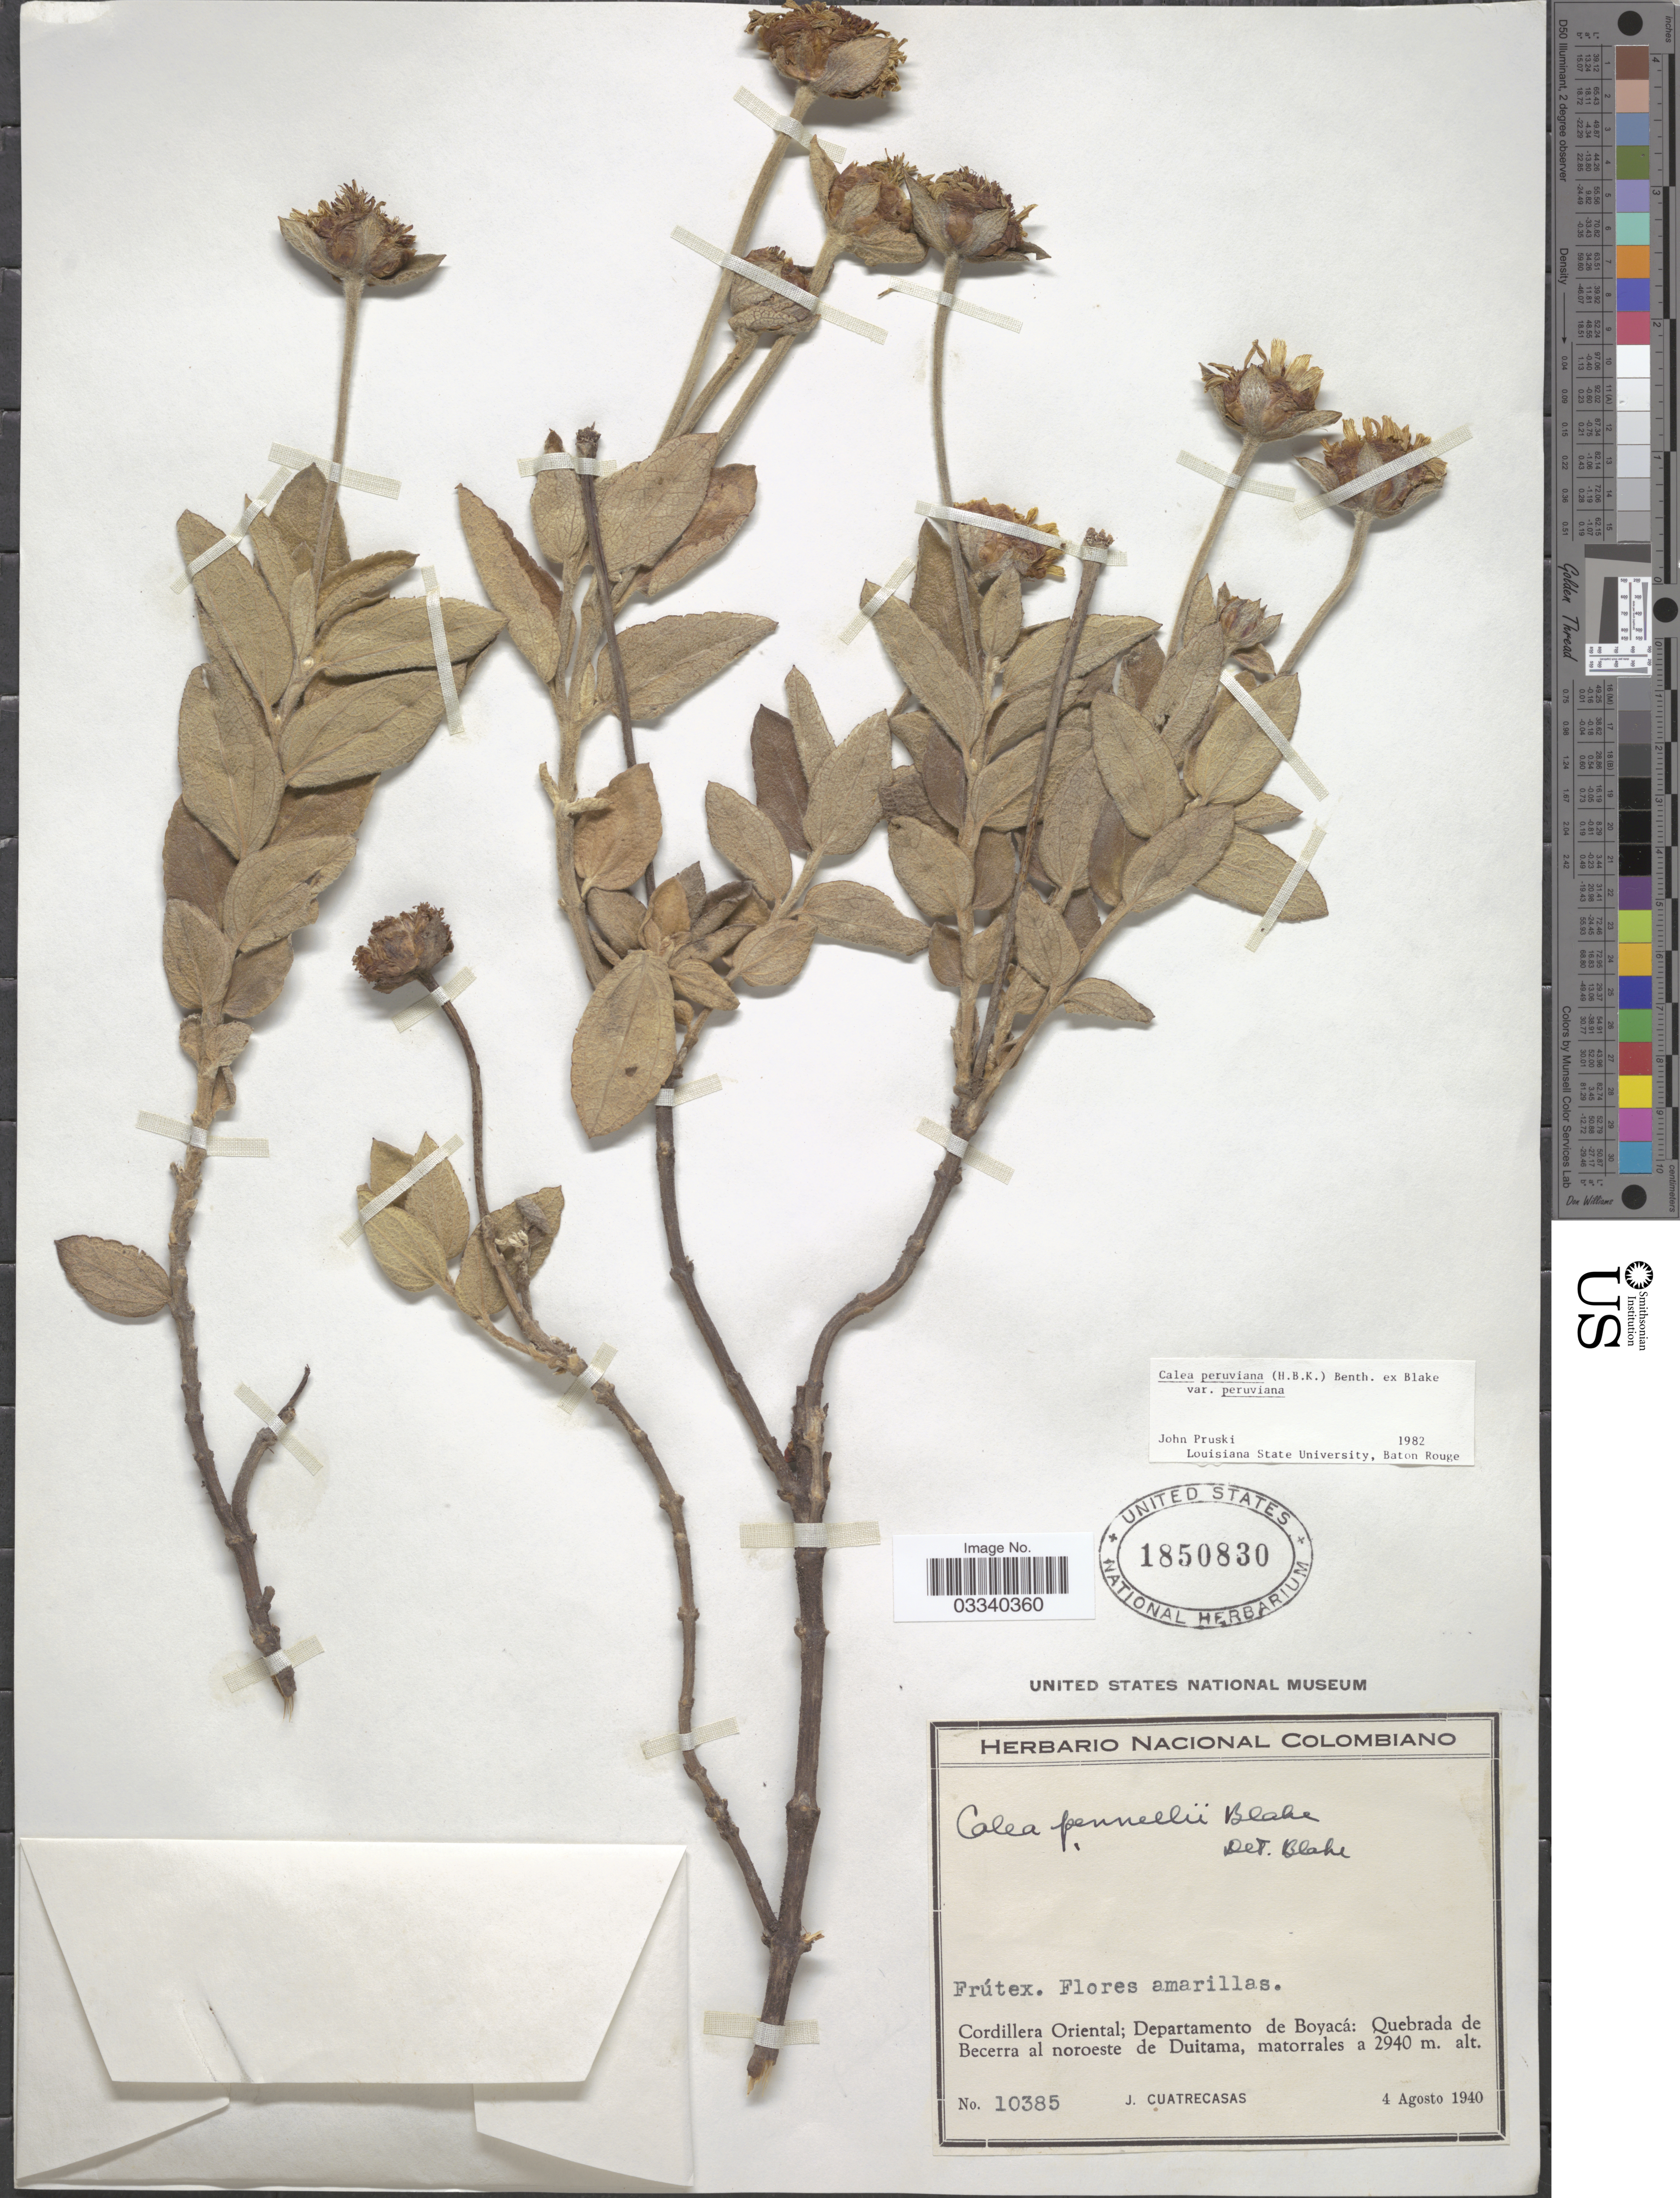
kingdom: Plantae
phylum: Tracheophyta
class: Magnoliopsida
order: Asterales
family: Asteraceae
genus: Calea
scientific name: Calea peruviana var. peruviana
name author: (Kunth) Benth.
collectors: J. Cuatrecasas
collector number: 10385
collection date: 1940-08-04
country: Colombia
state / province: Boyacá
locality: Cordillera Oriental; Departamento de Boyacá: Quebrada de Becerra al noroeste de Duitama.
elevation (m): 2940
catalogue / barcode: US 1850830